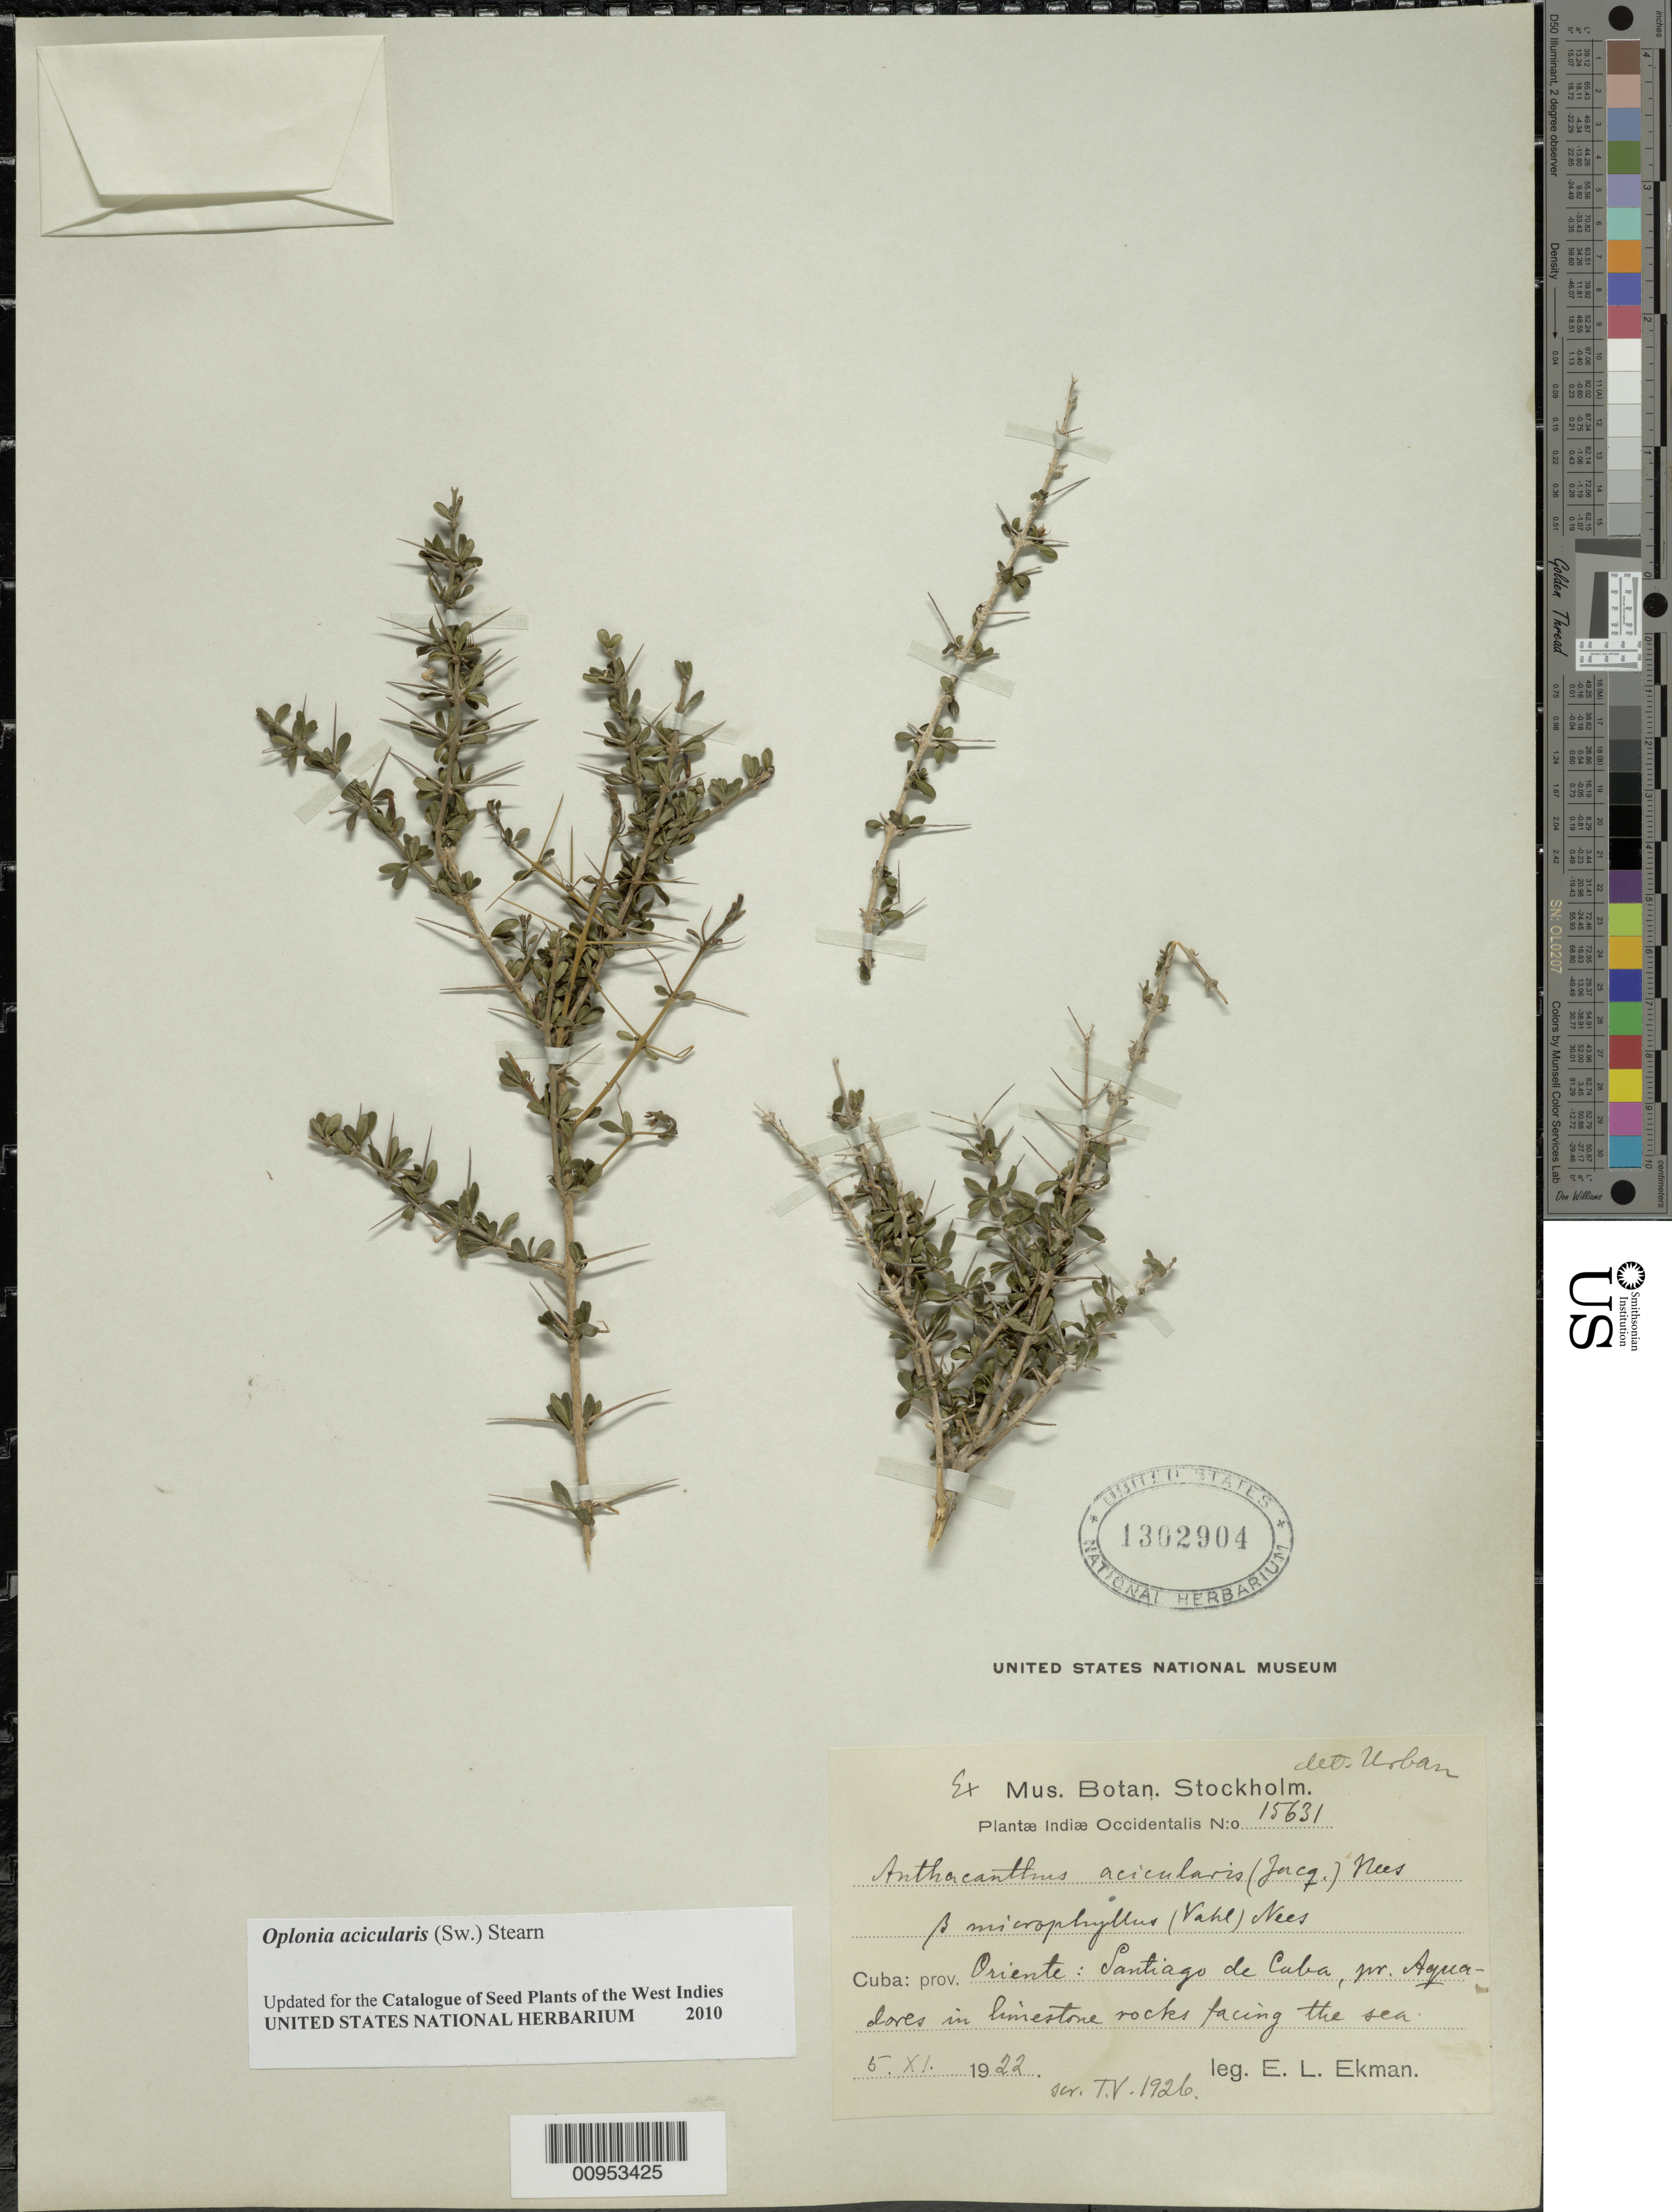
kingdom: Plantae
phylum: Tracheophyta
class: Magnoliopsida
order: Lamiales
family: Acanthaceae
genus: Oplonia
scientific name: Oplonia acicularis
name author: (Sw.) Stearn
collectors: E. L. Ekman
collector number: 15631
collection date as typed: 05 Nov 1922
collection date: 1922-11-05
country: Cuba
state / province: Santiago de Cuba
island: Cuba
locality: Santiago de Cuba, near Aguadores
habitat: In limestone rocks facing the sea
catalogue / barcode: US 1302904